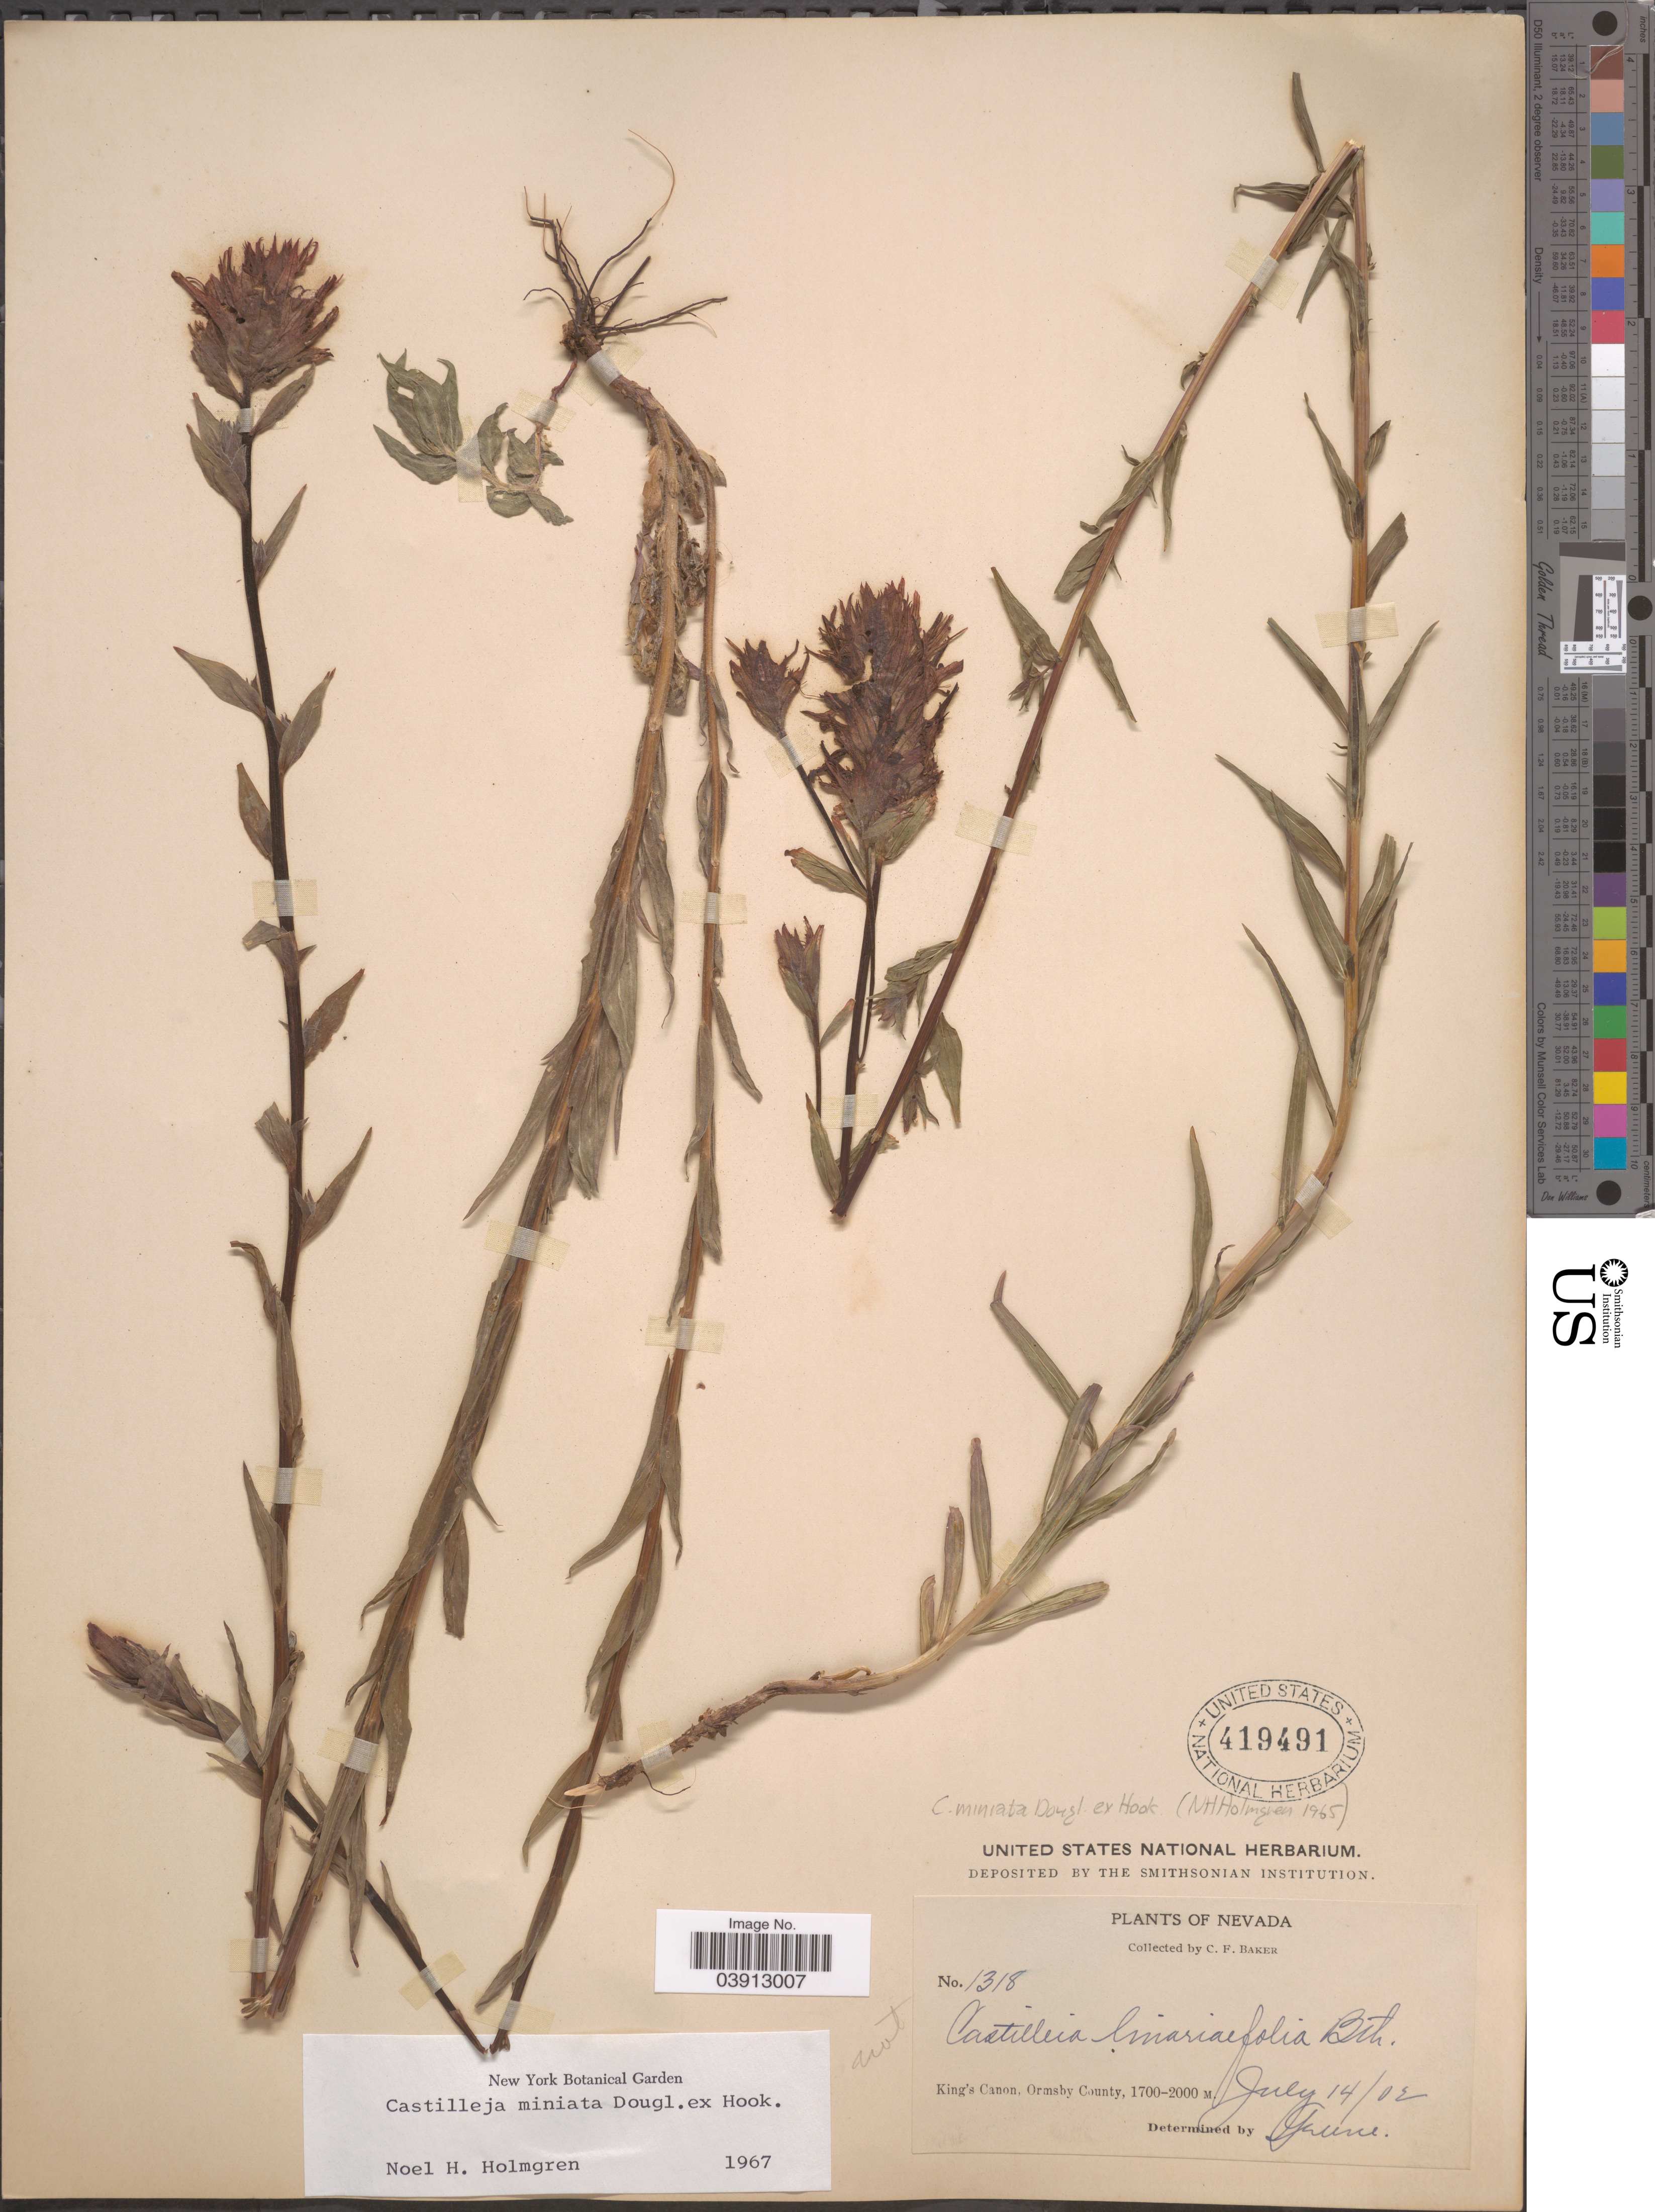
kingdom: Plantae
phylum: Tracheophyta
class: Magnoliopsida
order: Lamiales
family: Orobanchaceae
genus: Castilleja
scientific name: Castilleja miniata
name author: Douglas ex Hook.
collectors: C. F. Baker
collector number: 1318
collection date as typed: Transcribed d/m/y: 14/7/2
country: United States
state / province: Nevada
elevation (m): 1700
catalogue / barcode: US 419491